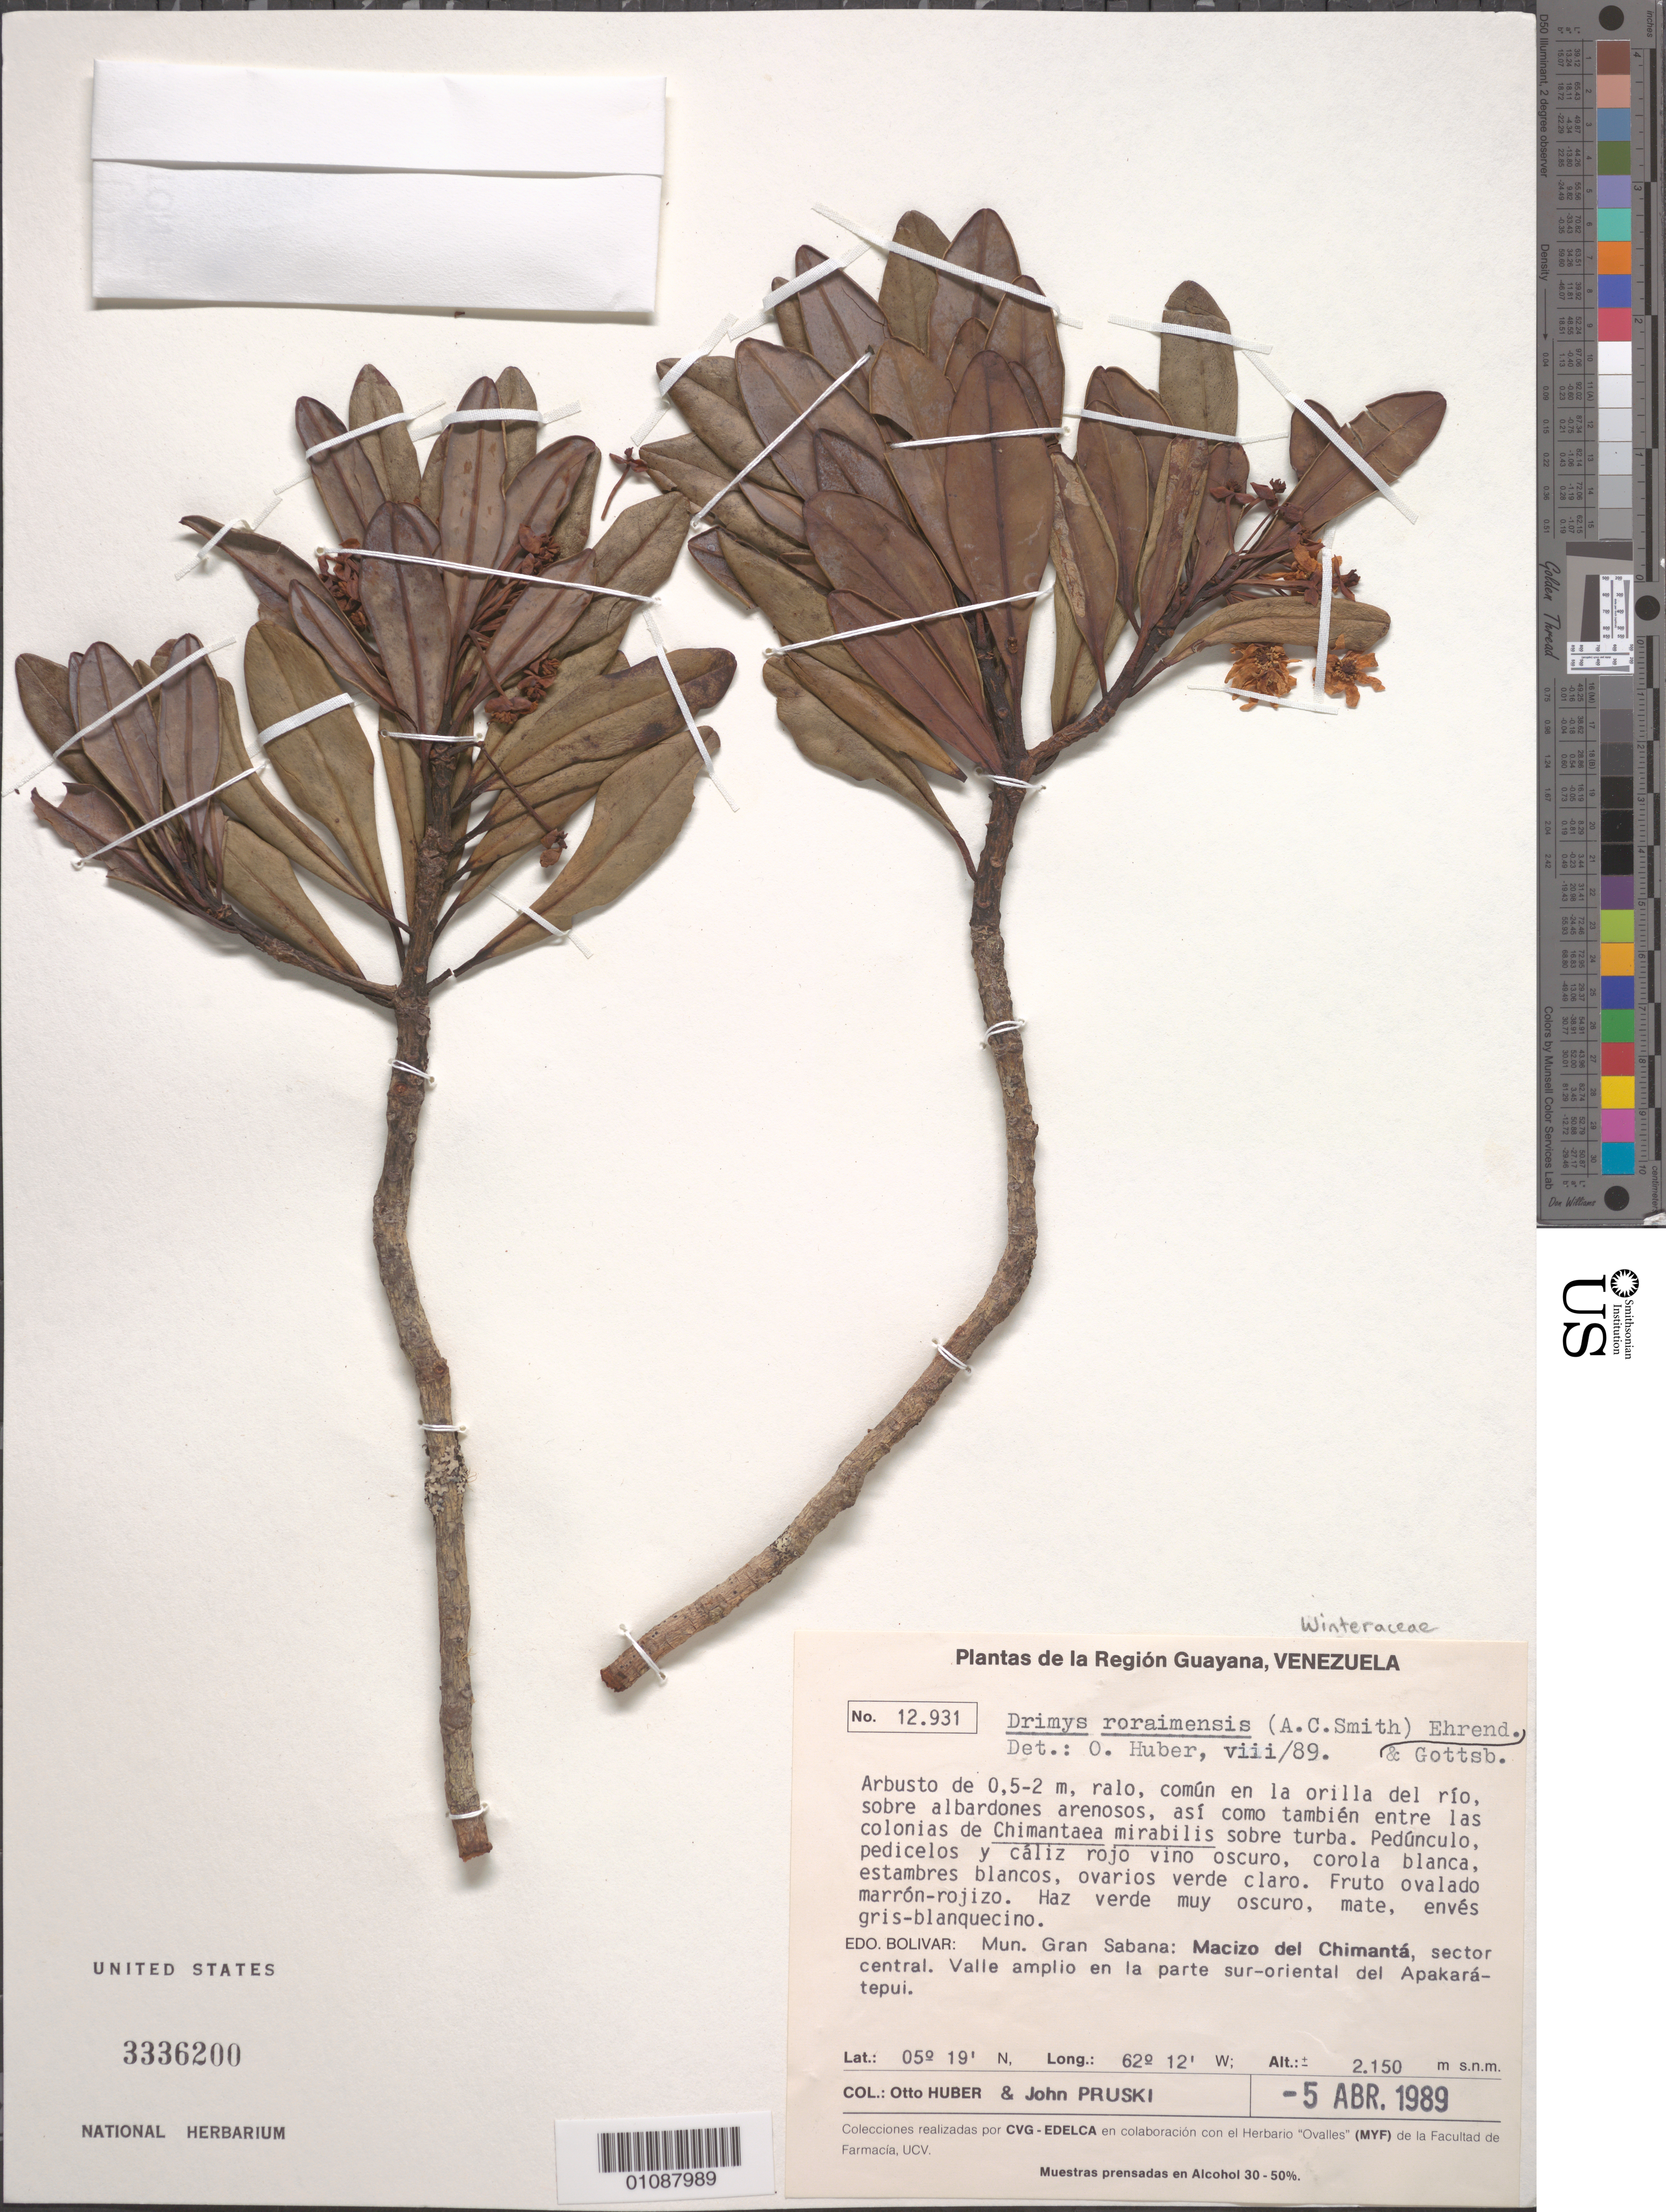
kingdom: Plantae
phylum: Tracheophyta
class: Magnoliopsida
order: Canellales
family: Winteraceae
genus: Drimys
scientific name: Drimys roraimensis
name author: (A.C. Sm.) Ehrend. & Gottsb.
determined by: Huber, Otto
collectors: O. Huber & J. F. Pruski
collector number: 12931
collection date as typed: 5-Apr-89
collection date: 1989-04-05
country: Venezuela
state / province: Bolívar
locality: Mun. Gran Sabana, Macizo del Chimantá, sector central. Valle amplio en la parte SE del Apakara-tepuí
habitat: Orilla del rio, sobre albardones arenosos. asi como tambien entre las colonias de Chimantaea mirabilis sobre turba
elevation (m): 2150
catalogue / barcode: US 3336200